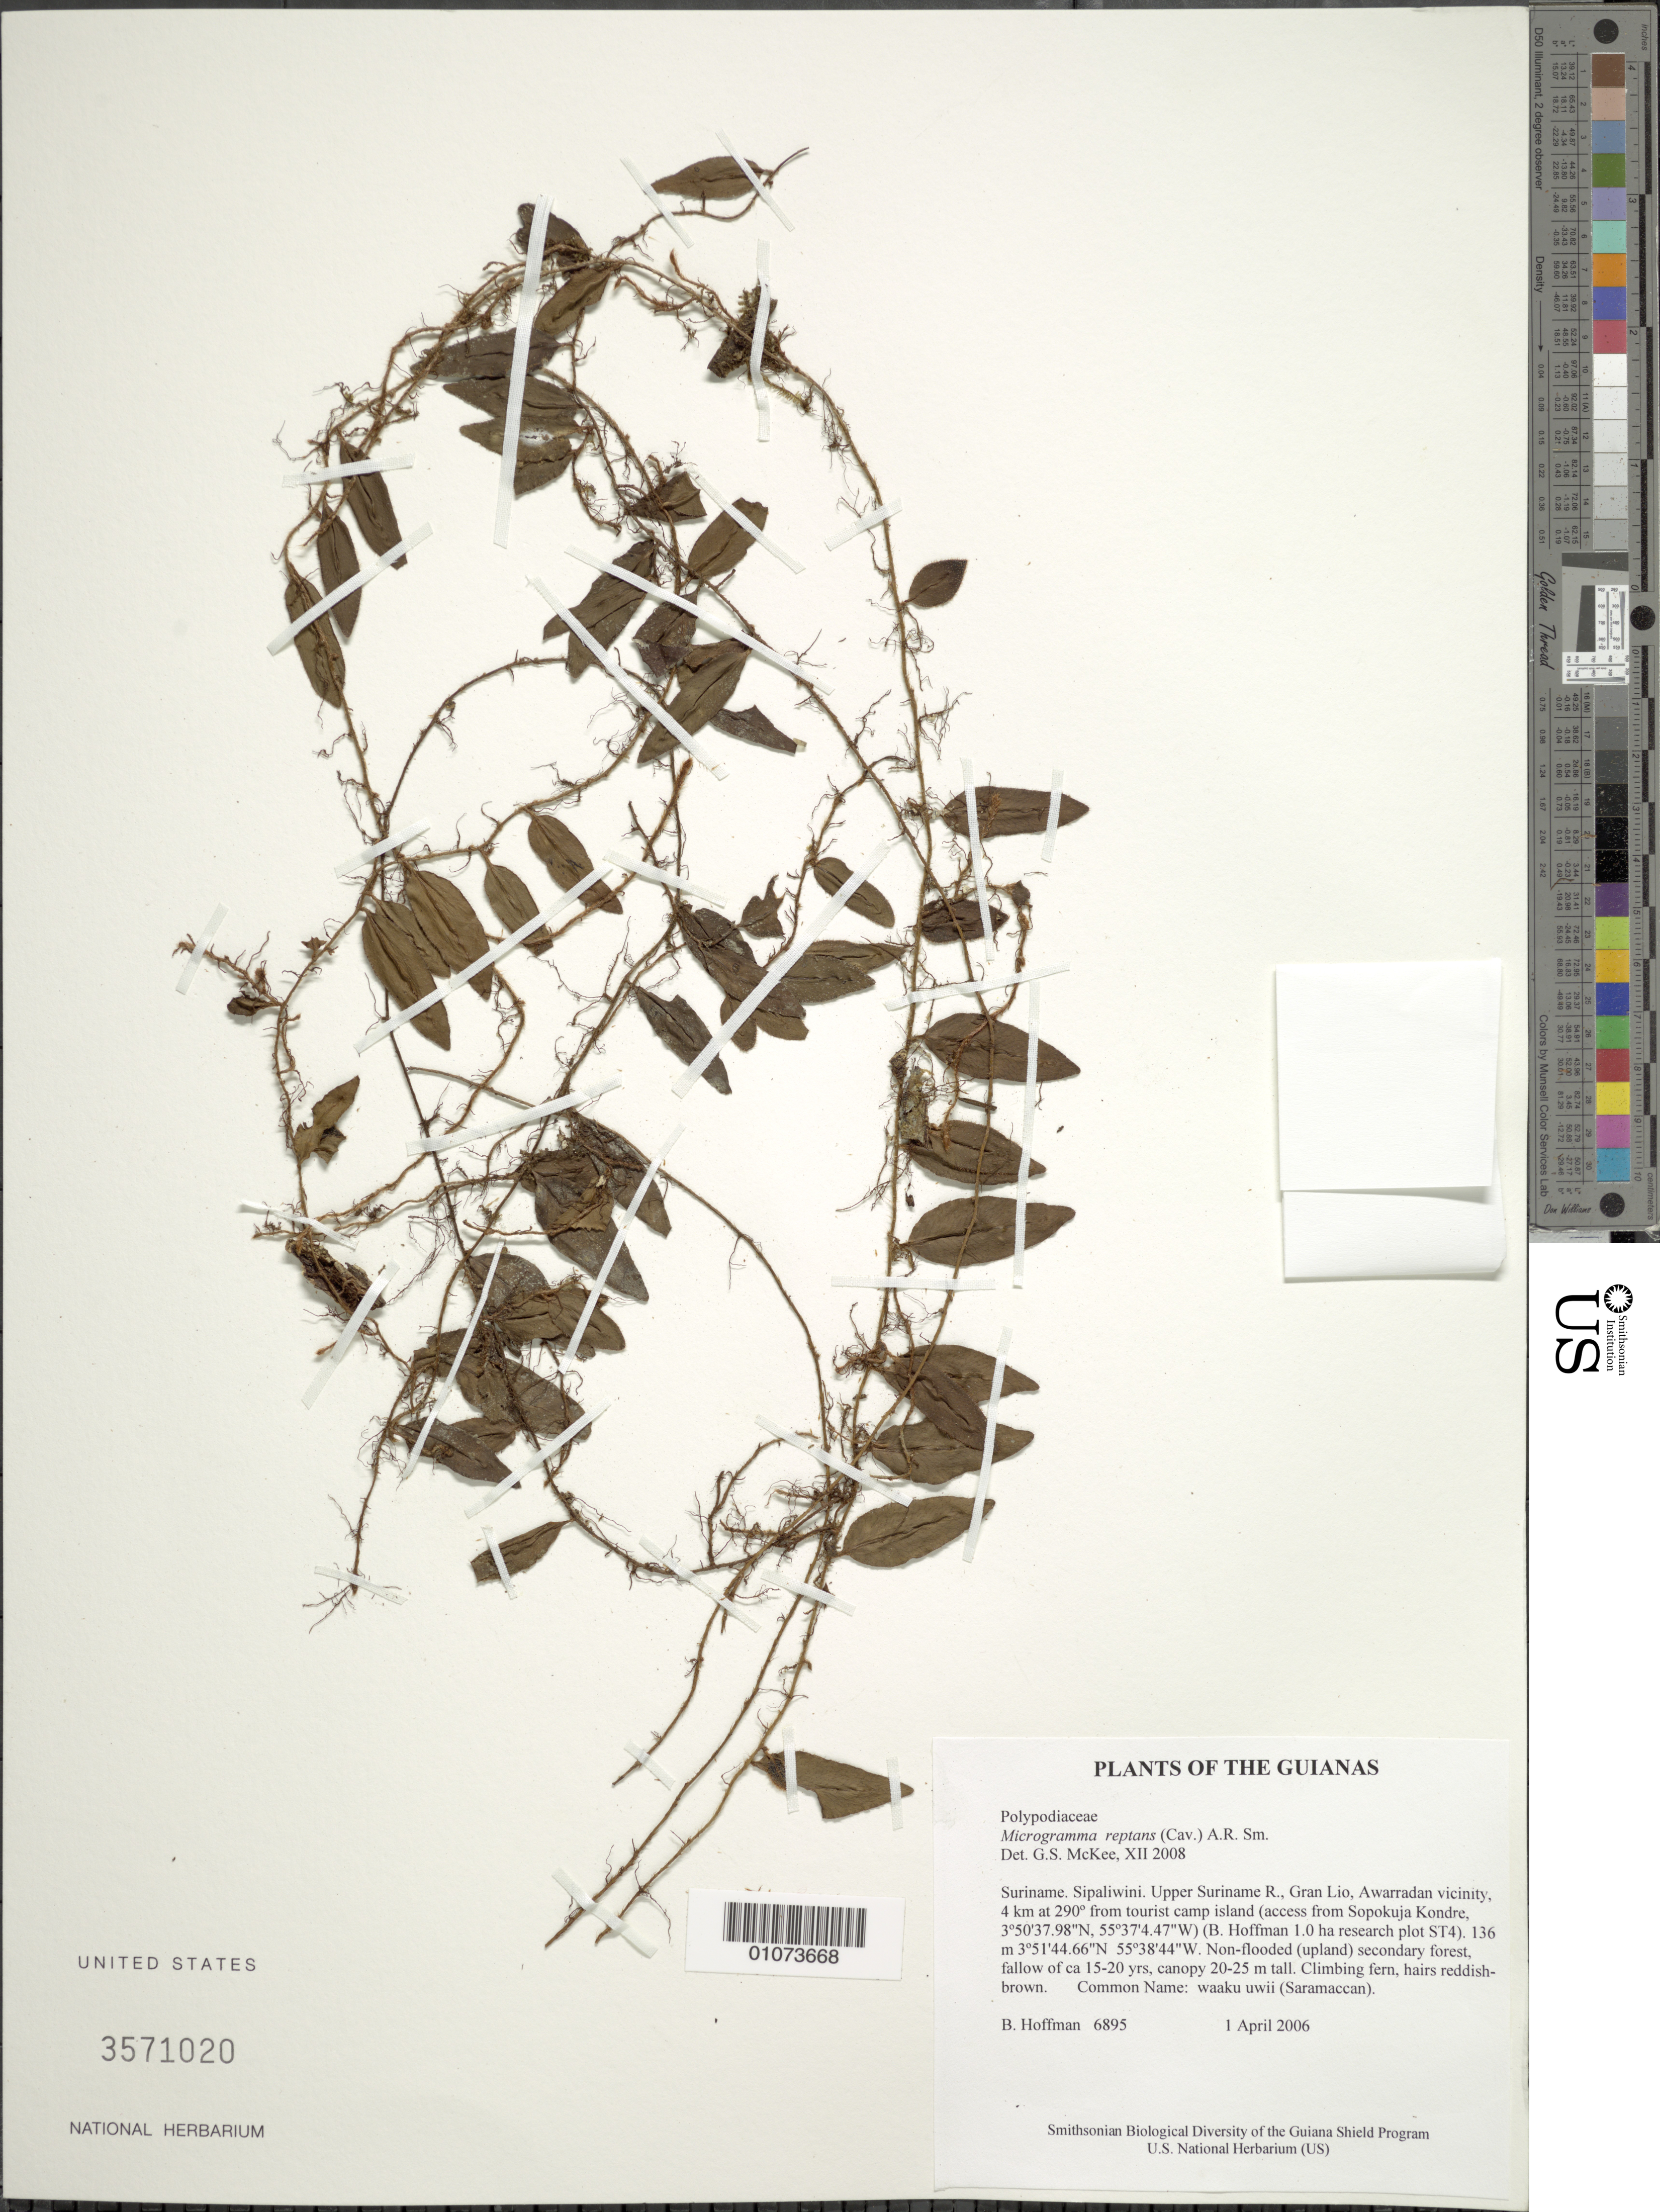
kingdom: Plantae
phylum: Tracheophyta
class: Polypodiopsida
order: Polypodiales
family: Polypodiaceae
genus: Microgramma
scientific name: Microgramma reptans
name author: (Cav.) A.R. Sm.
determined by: McKee, G. S., (US), NMNH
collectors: B. Hoffman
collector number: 6895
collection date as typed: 1 April 2006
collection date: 2006-04-01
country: Suriname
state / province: Sipaliwini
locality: Upper Suriname R., Gran Lio, Awarradan vicinity, 4 km at 290º from tourist camp island (access from Sopokuja Kondre, 3º50'37.98"N, 55º37'4.47"W) (B. Hoffman 1.0 ha research plot ST4)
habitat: Non-flooded (upland) secondary forest, fallow of ca 15-20 yrs, canopy 20-25 m tall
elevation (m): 136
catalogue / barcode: US 3571020